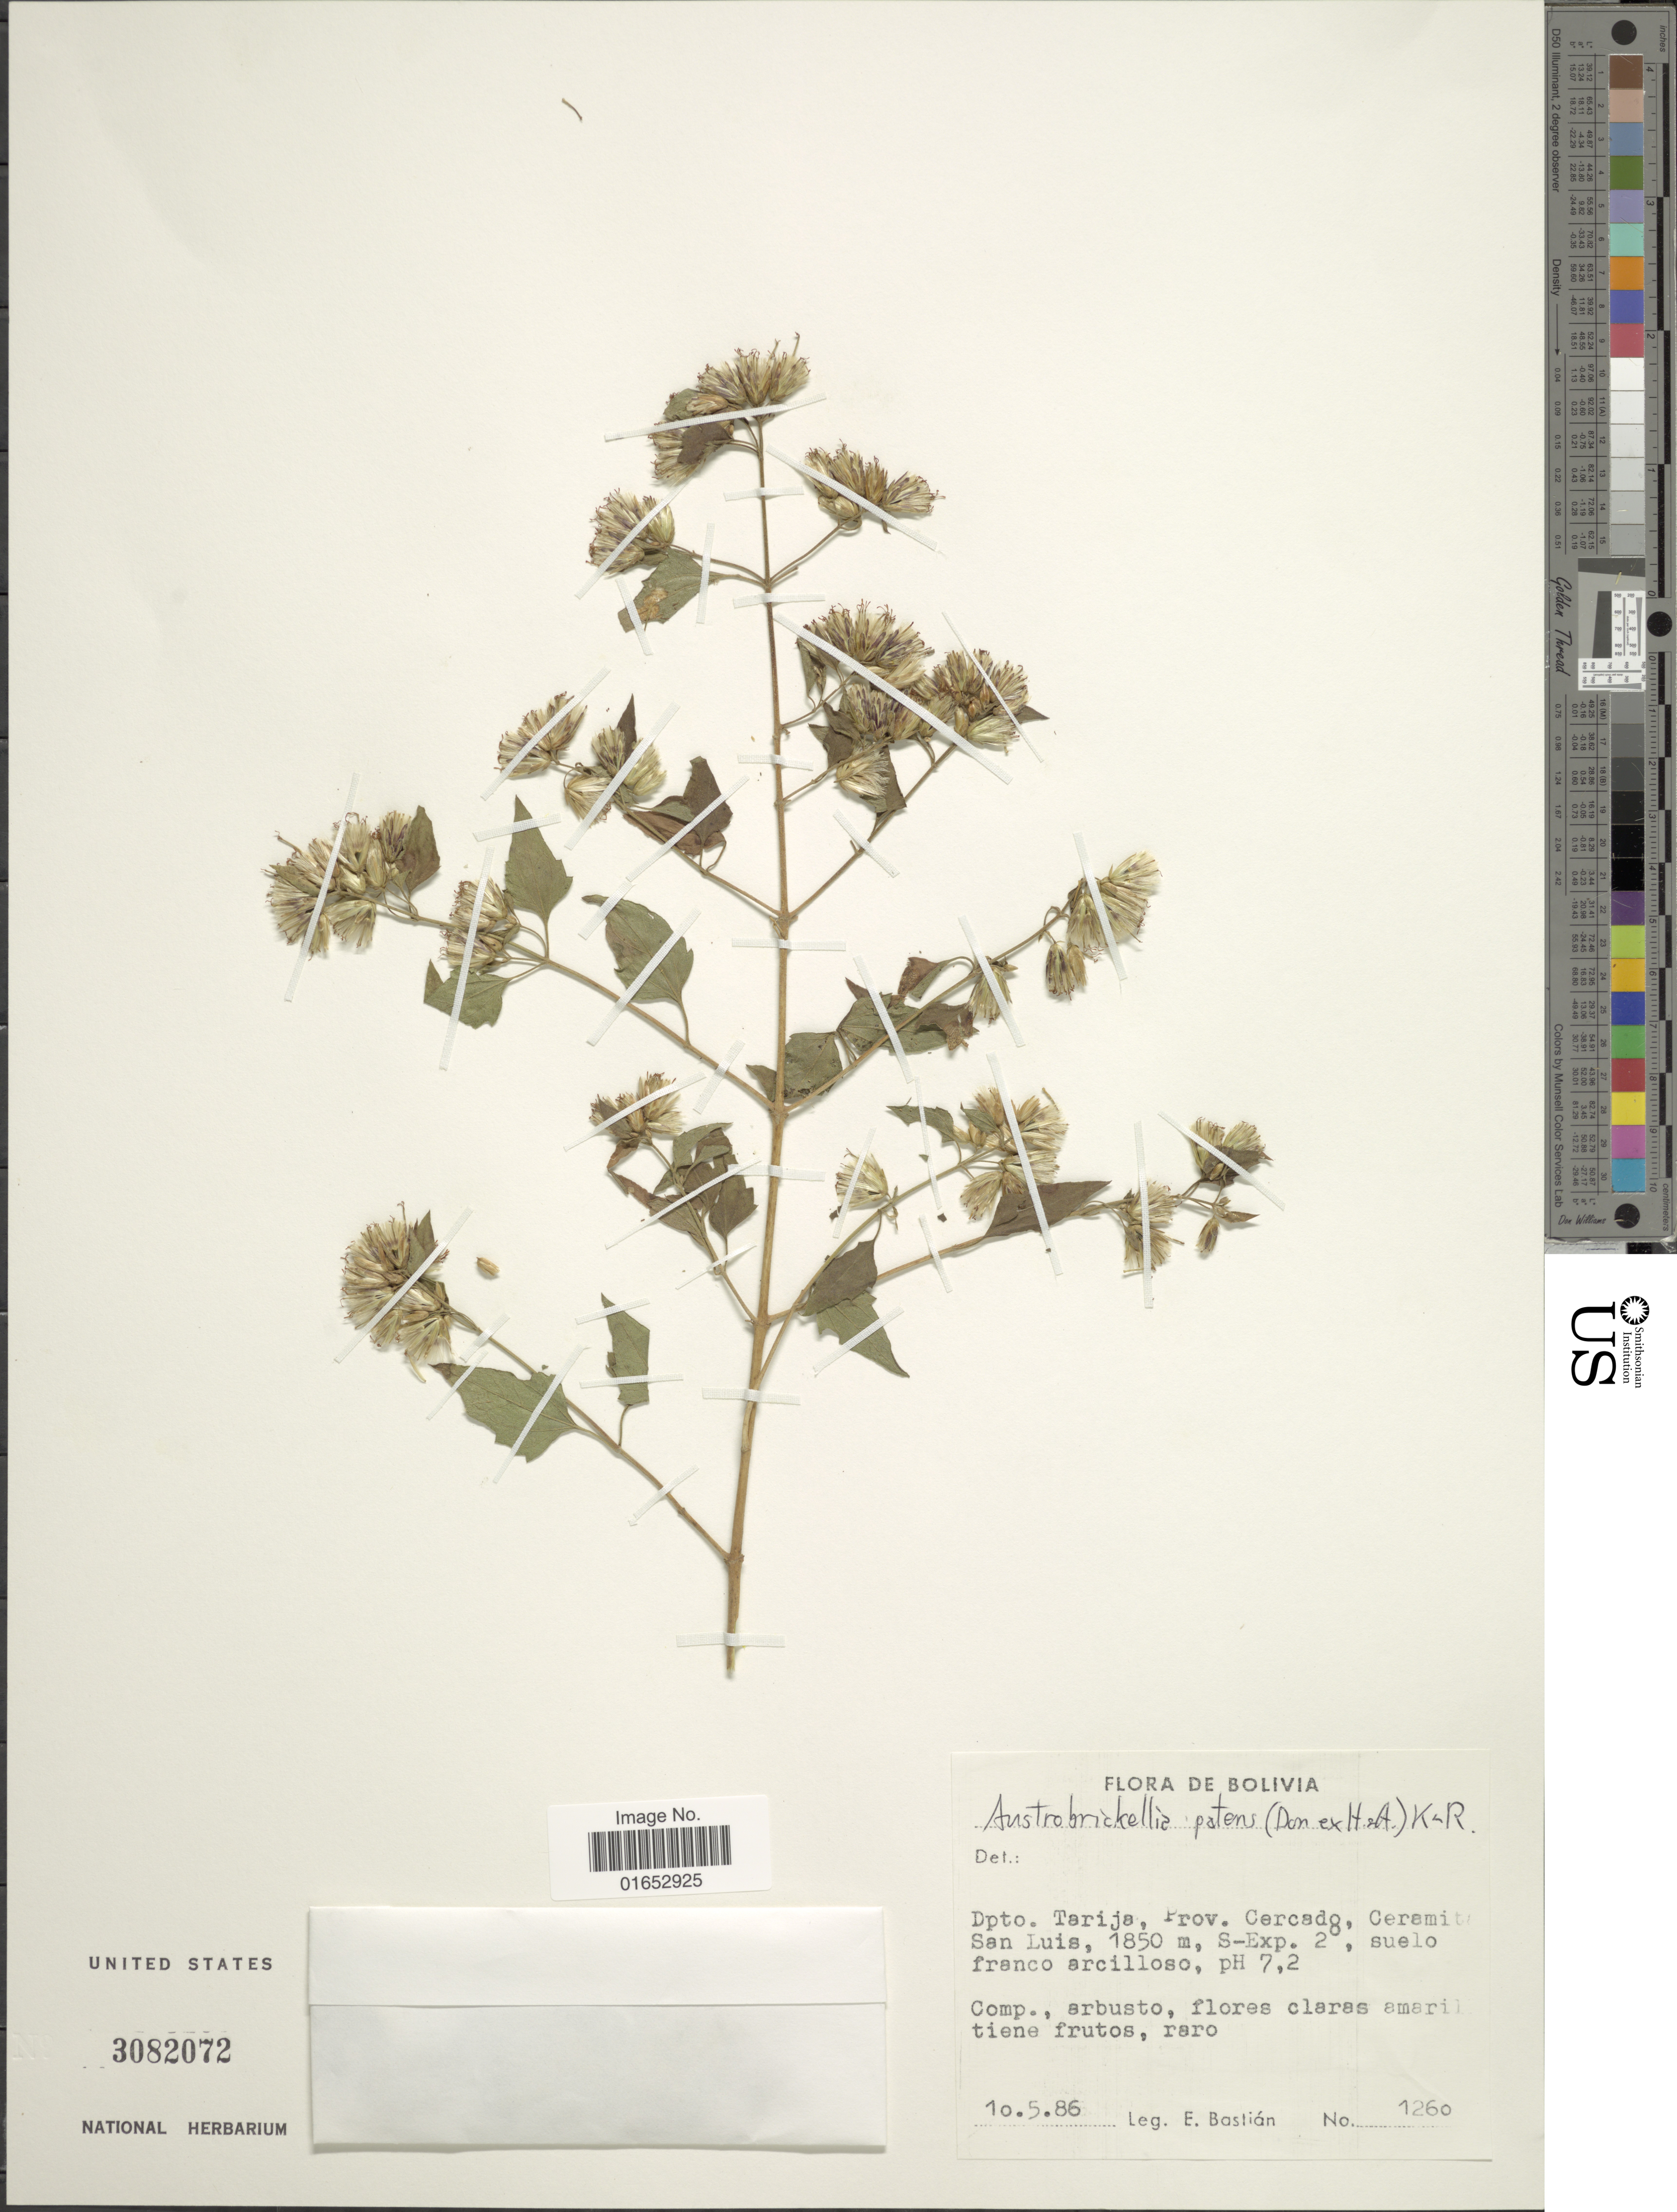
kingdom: Plantae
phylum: Tracheophyta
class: Magnoliopsida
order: Asterales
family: Asteraceae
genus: Austrobrickellia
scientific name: Austrobrickellia patens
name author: (D. Don ex Hook. & Arn.) R.M. King & H. Rob.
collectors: E. Bastian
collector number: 1260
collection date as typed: Transcribed d/m/y: 10/5/86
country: Bolivia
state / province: Tarija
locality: Prov. Cercado, Ceramito San Luis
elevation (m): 1850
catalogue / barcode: US 3082072